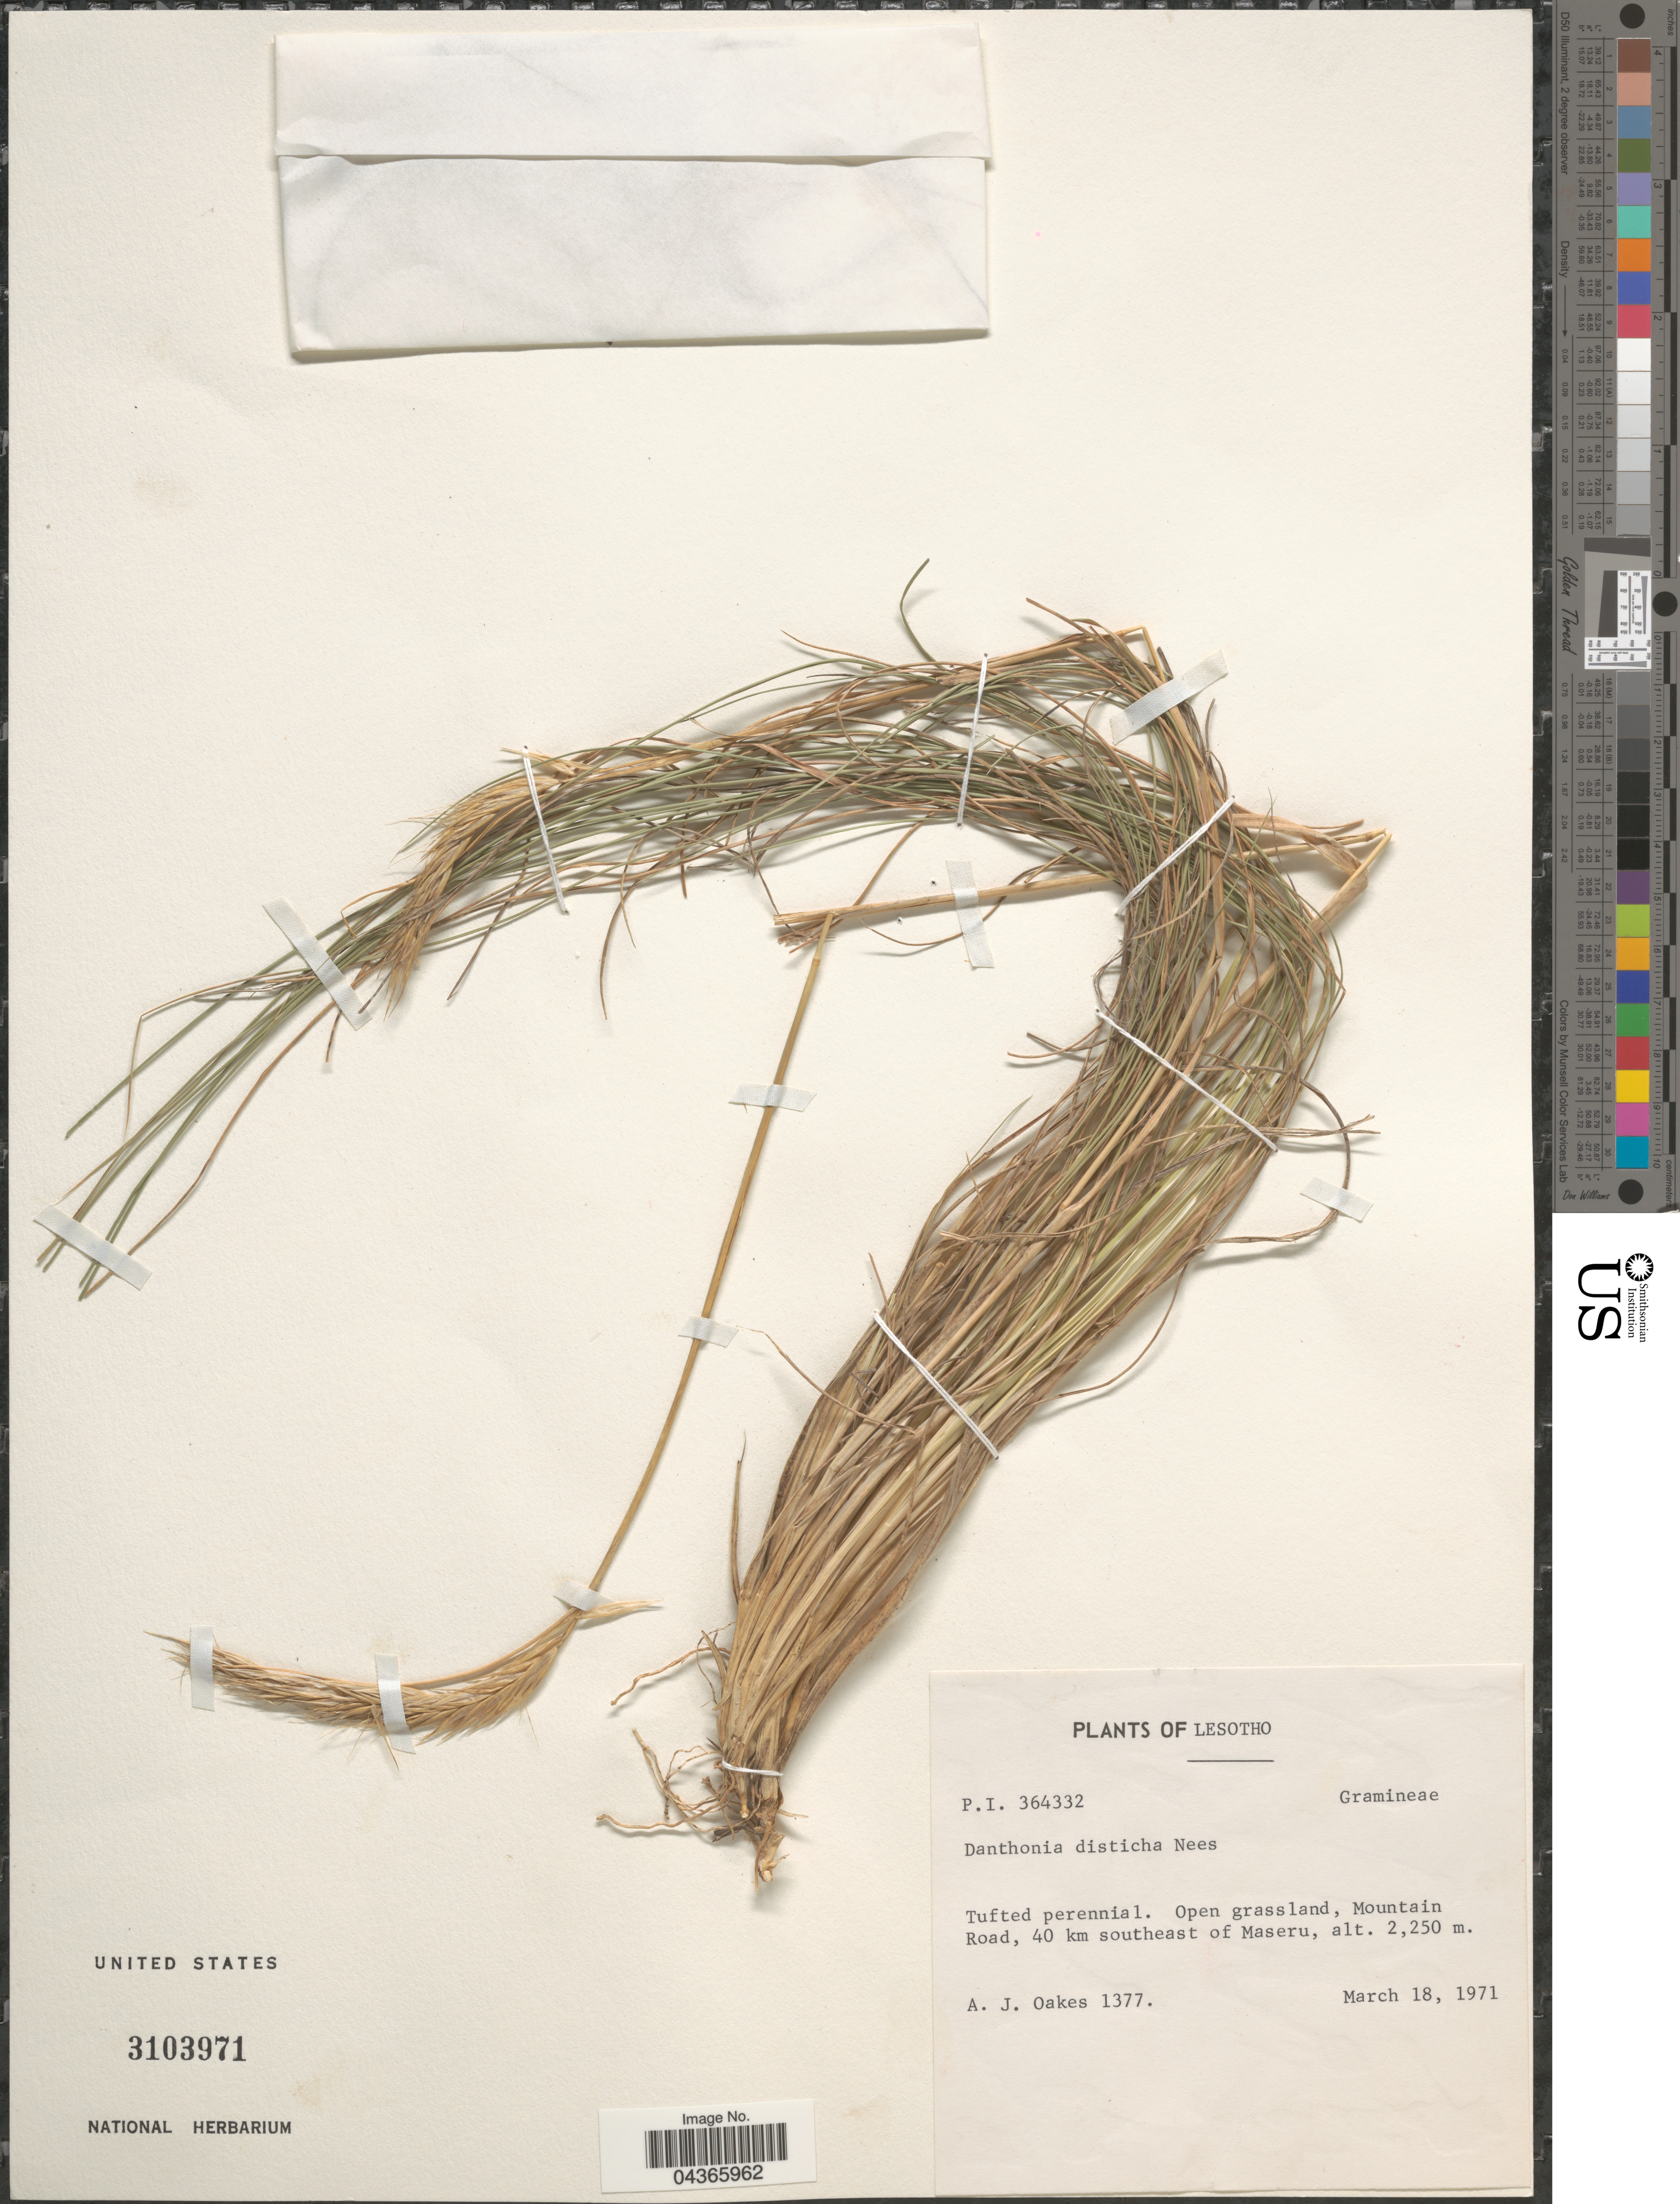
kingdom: Plantae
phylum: Tracheophyta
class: Liliopsida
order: Poales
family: Poaceae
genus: Tenaxia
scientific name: Tenaxia disticha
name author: (Nees) N.P. Barker & H.P. Linder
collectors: A. Oakes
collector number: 1377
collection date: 1971-03-18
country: Lesotho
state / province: Maseru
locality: Mountain Road, 40 km southeast of Maseru.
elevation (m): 2250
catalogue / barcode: US 3103971